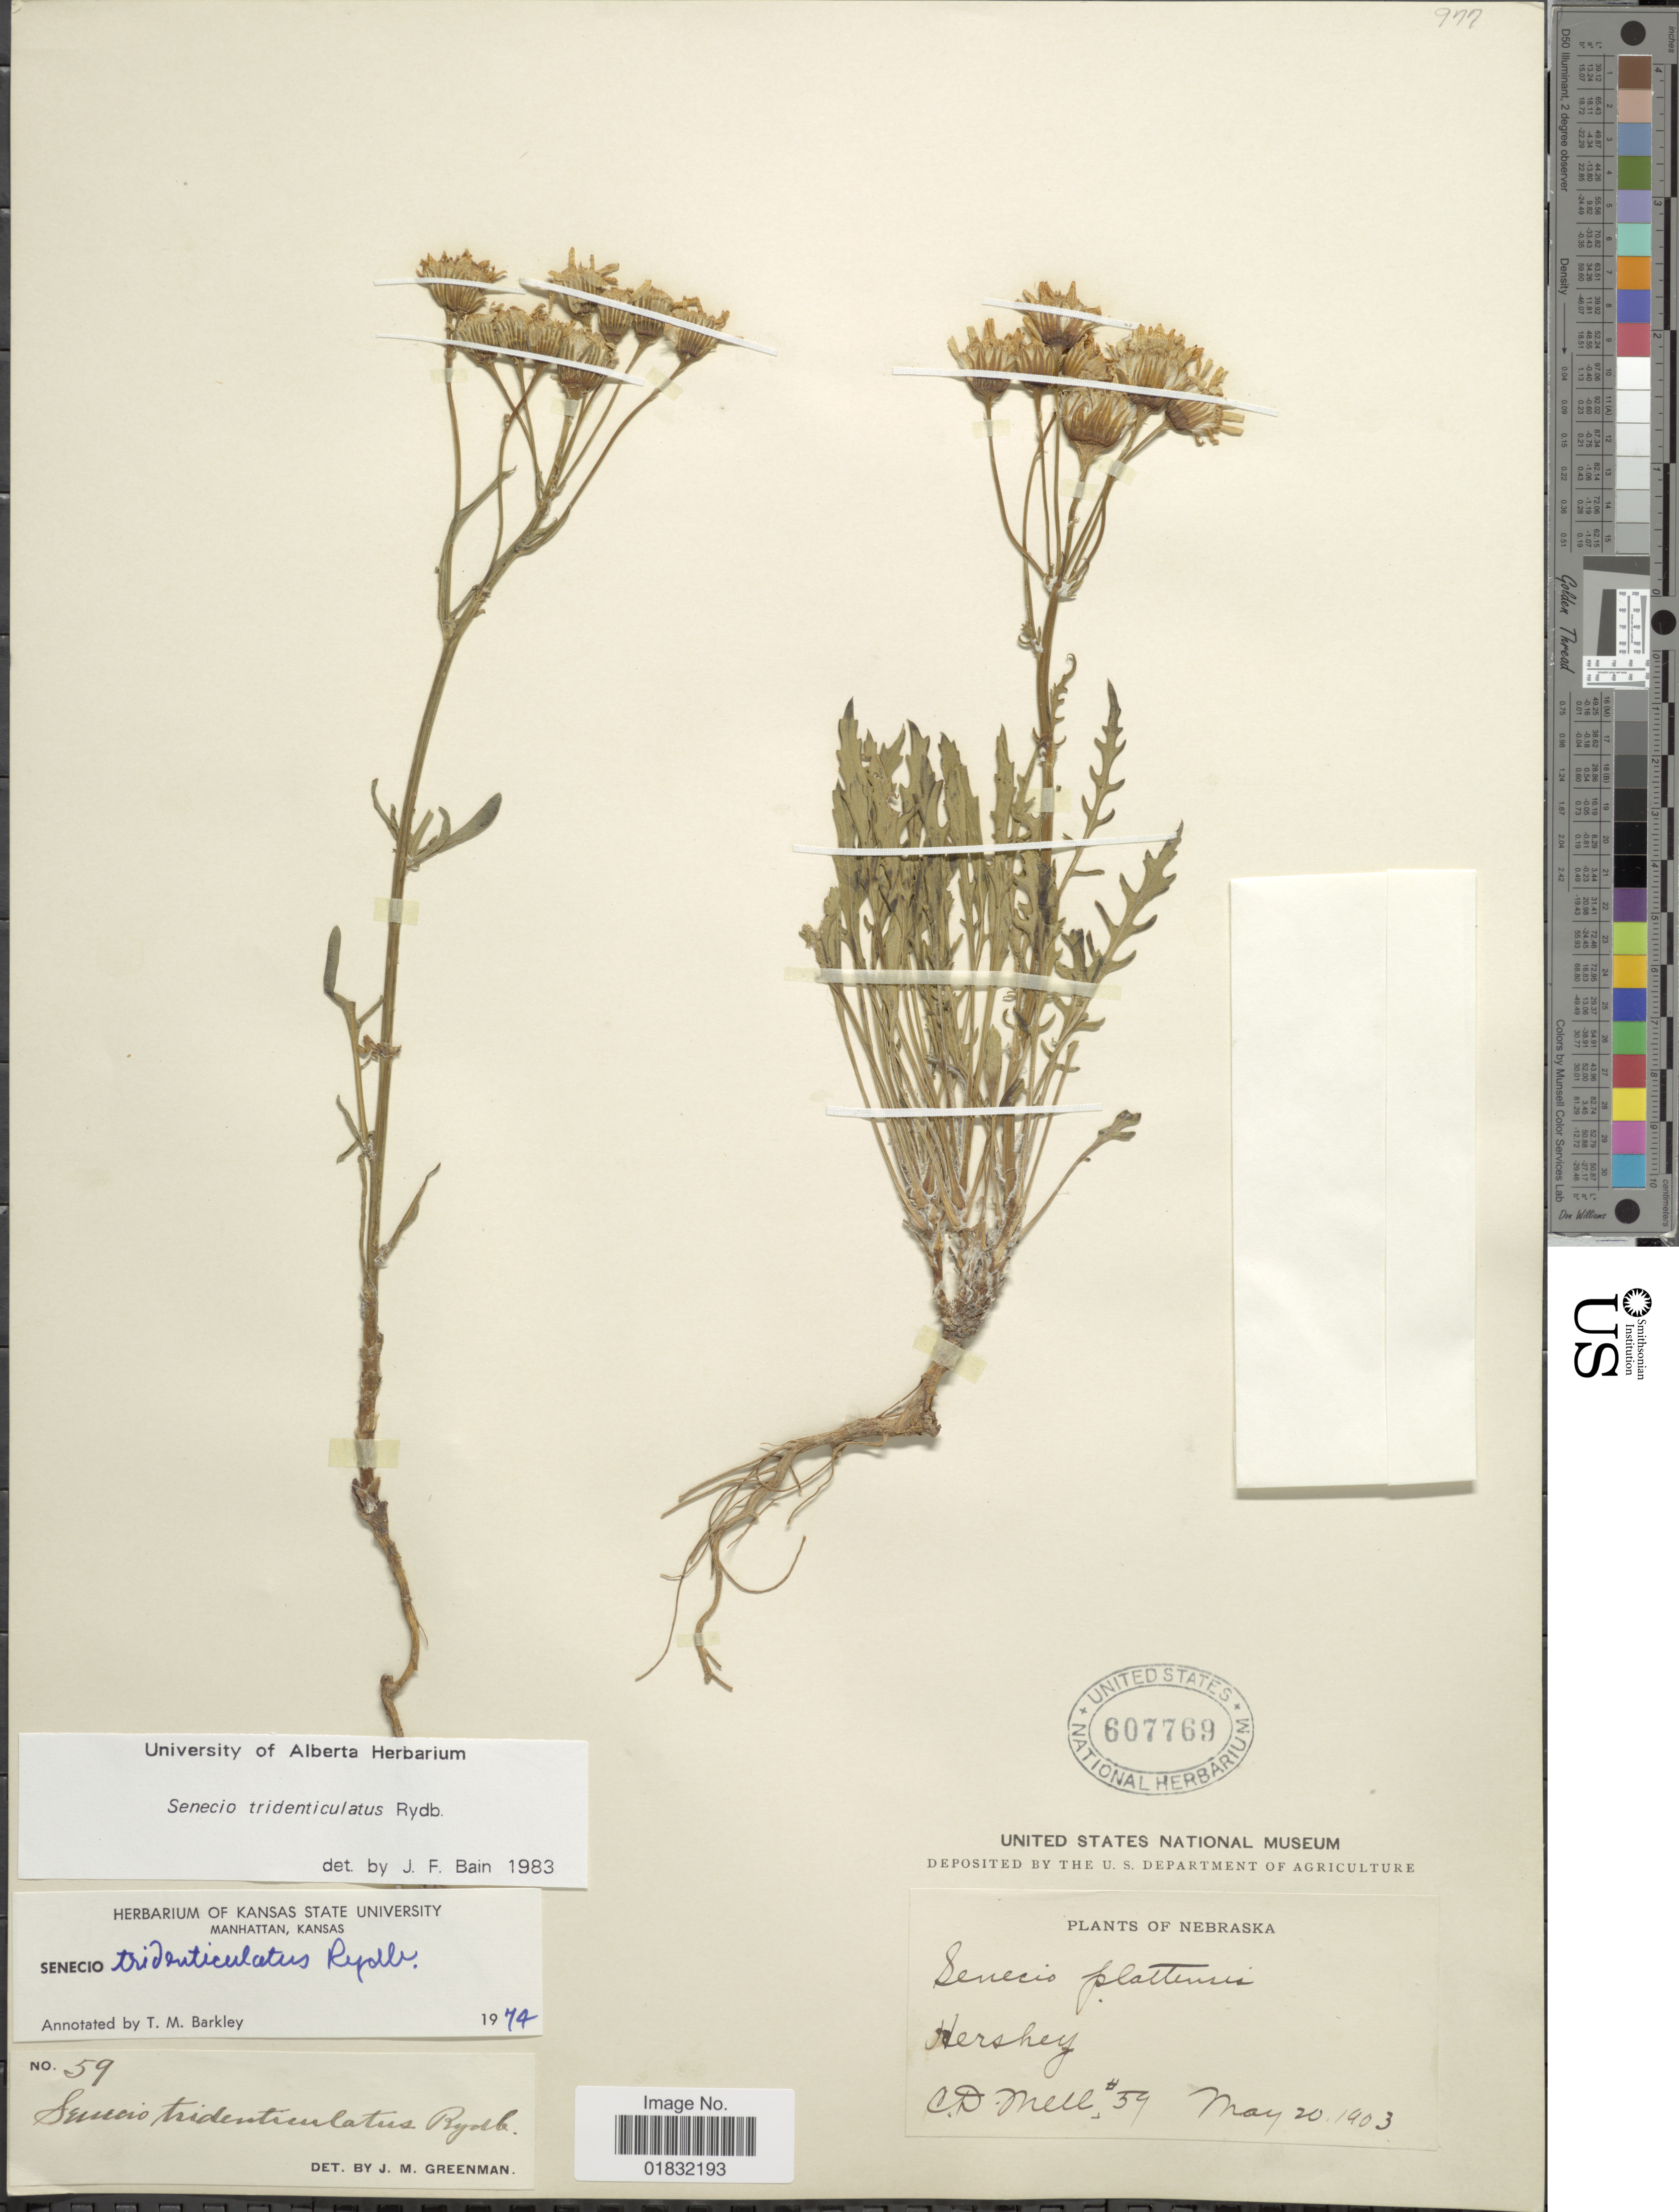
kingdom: Plantae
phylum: Tracheophyta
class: Magnoliopsida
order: Asterales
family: Asteraceae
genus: Packera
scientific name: Packera tridenticulata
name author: (Rydb.) W.A. Weber & Á. Löve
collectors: C. D. Mell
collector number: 59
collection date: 1903-05-20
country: United States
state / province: Nebraska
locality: Hershey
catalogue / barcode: US 607769